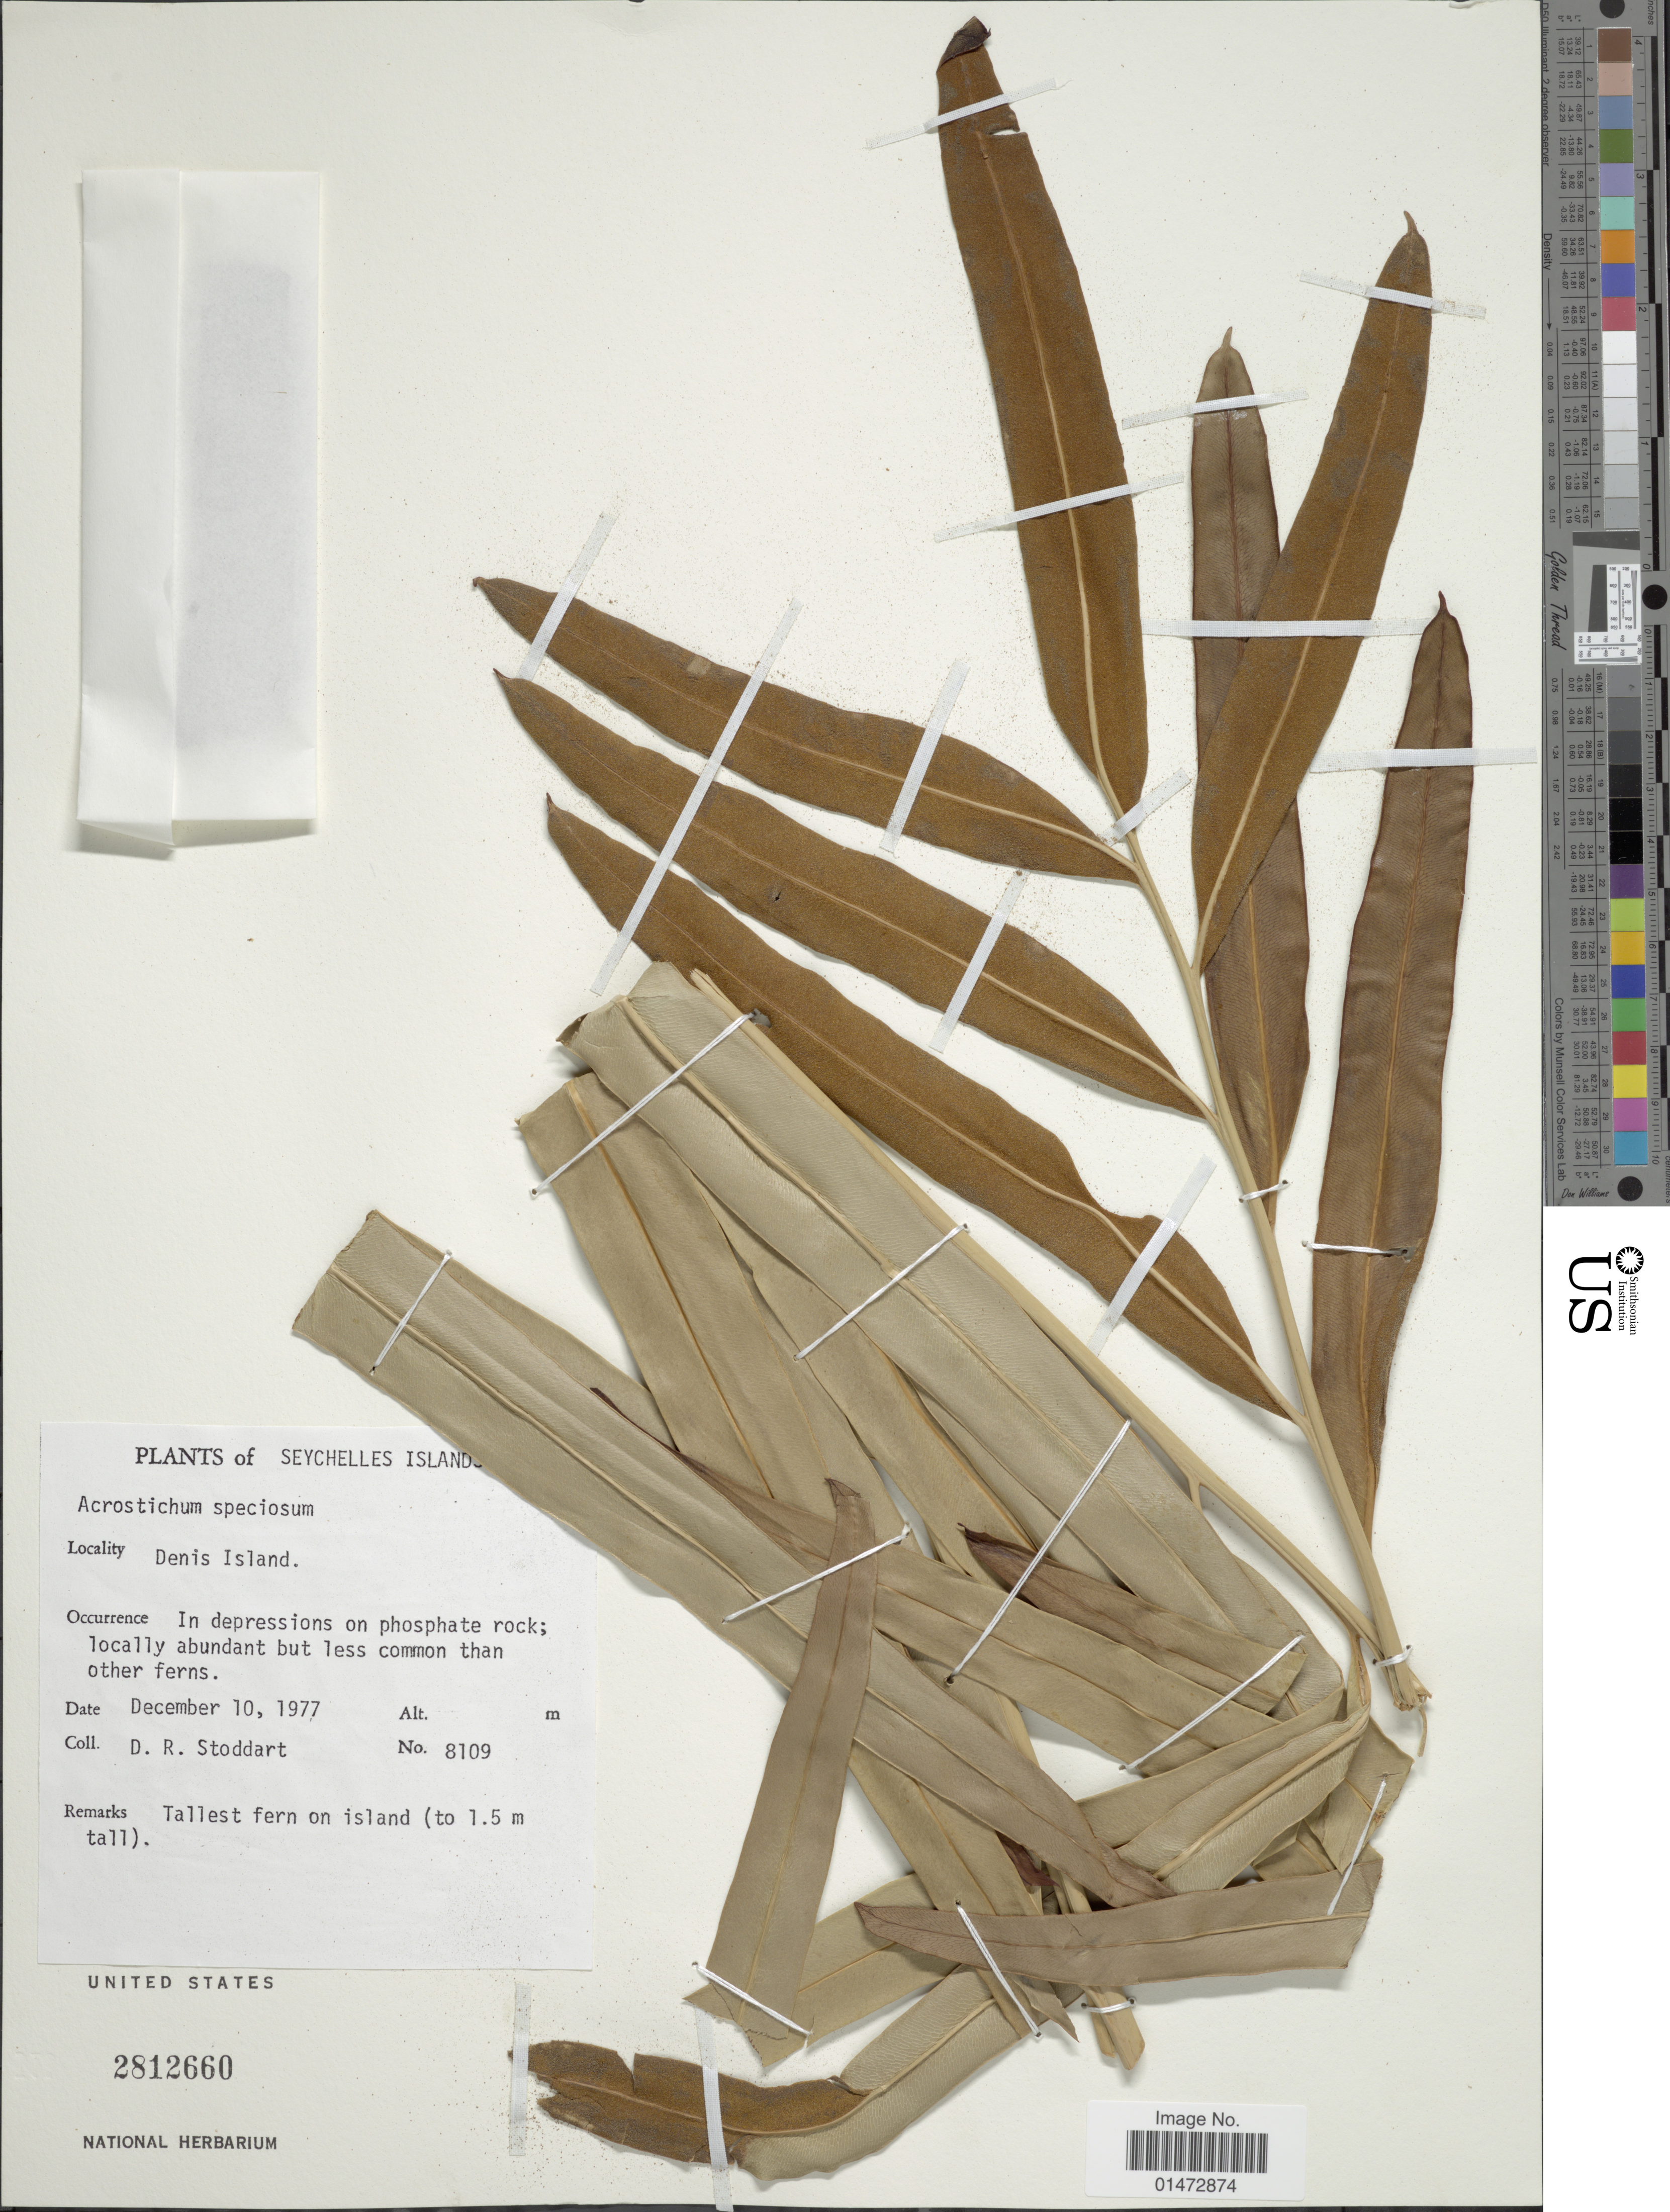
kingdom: Plantae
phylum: Tracheophyta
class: Polypodiopsida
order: Polypodiales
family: Pteridaceae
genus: Acrostichum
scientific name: Acrostichum aureum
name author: L.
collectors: D. R. Stoddart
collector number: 8109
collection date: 1977-12-10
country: Seychelles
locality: Seychelles Islands. Denis Island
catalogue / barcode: US 2812660